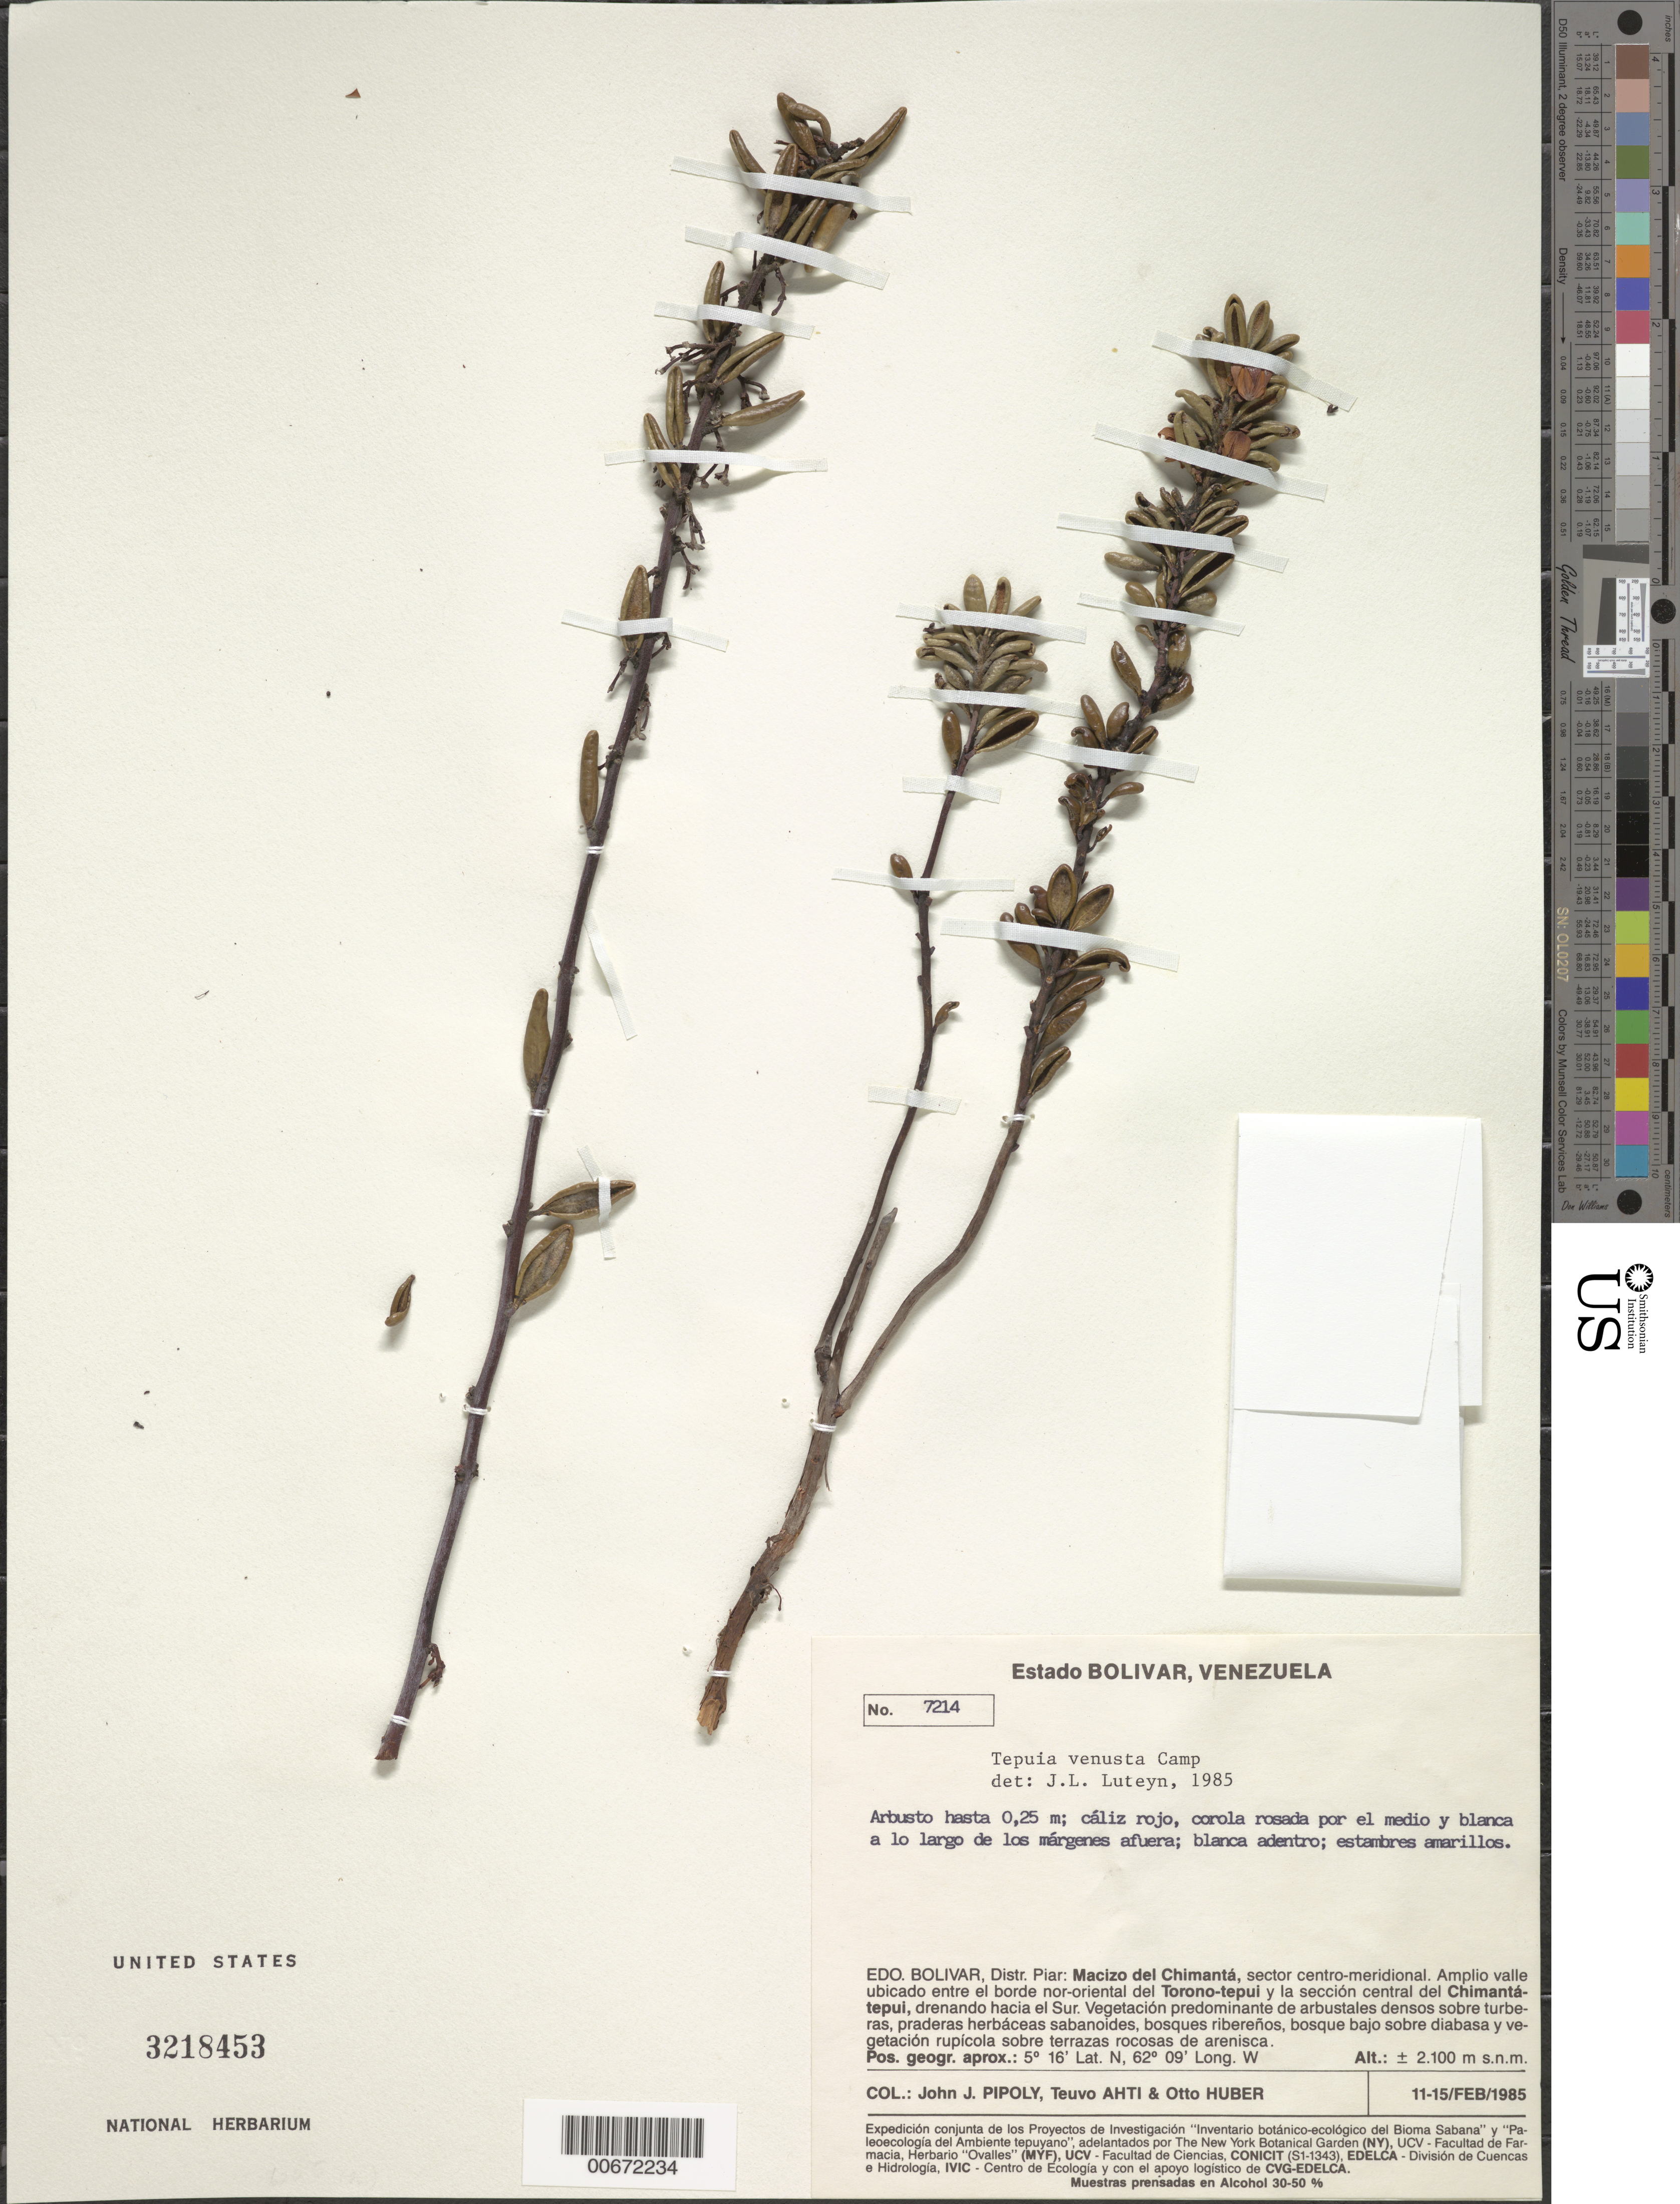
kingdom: Plantae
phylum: Tracheophyta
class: Magnoliopsida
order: Ericales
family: Ericaceae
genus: Tepuia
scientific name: Tepuia venusta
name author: Camp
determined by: Luteyn, J. L.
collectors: J. J. Pipoly, T. T. Ahti & O. Huber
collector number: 7214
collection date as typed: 11-Feb-85 to 15-Feb-85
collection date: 1985-02-11/1985-02-15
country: Venezuela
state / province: Bolívar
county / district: Piar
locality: Macizo del Chimantá, borde del Torono-tepuí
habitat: Arbustales densos sobre turberas, praderas herbaceas sabanoides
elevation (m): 2100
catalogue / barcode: US 3218453